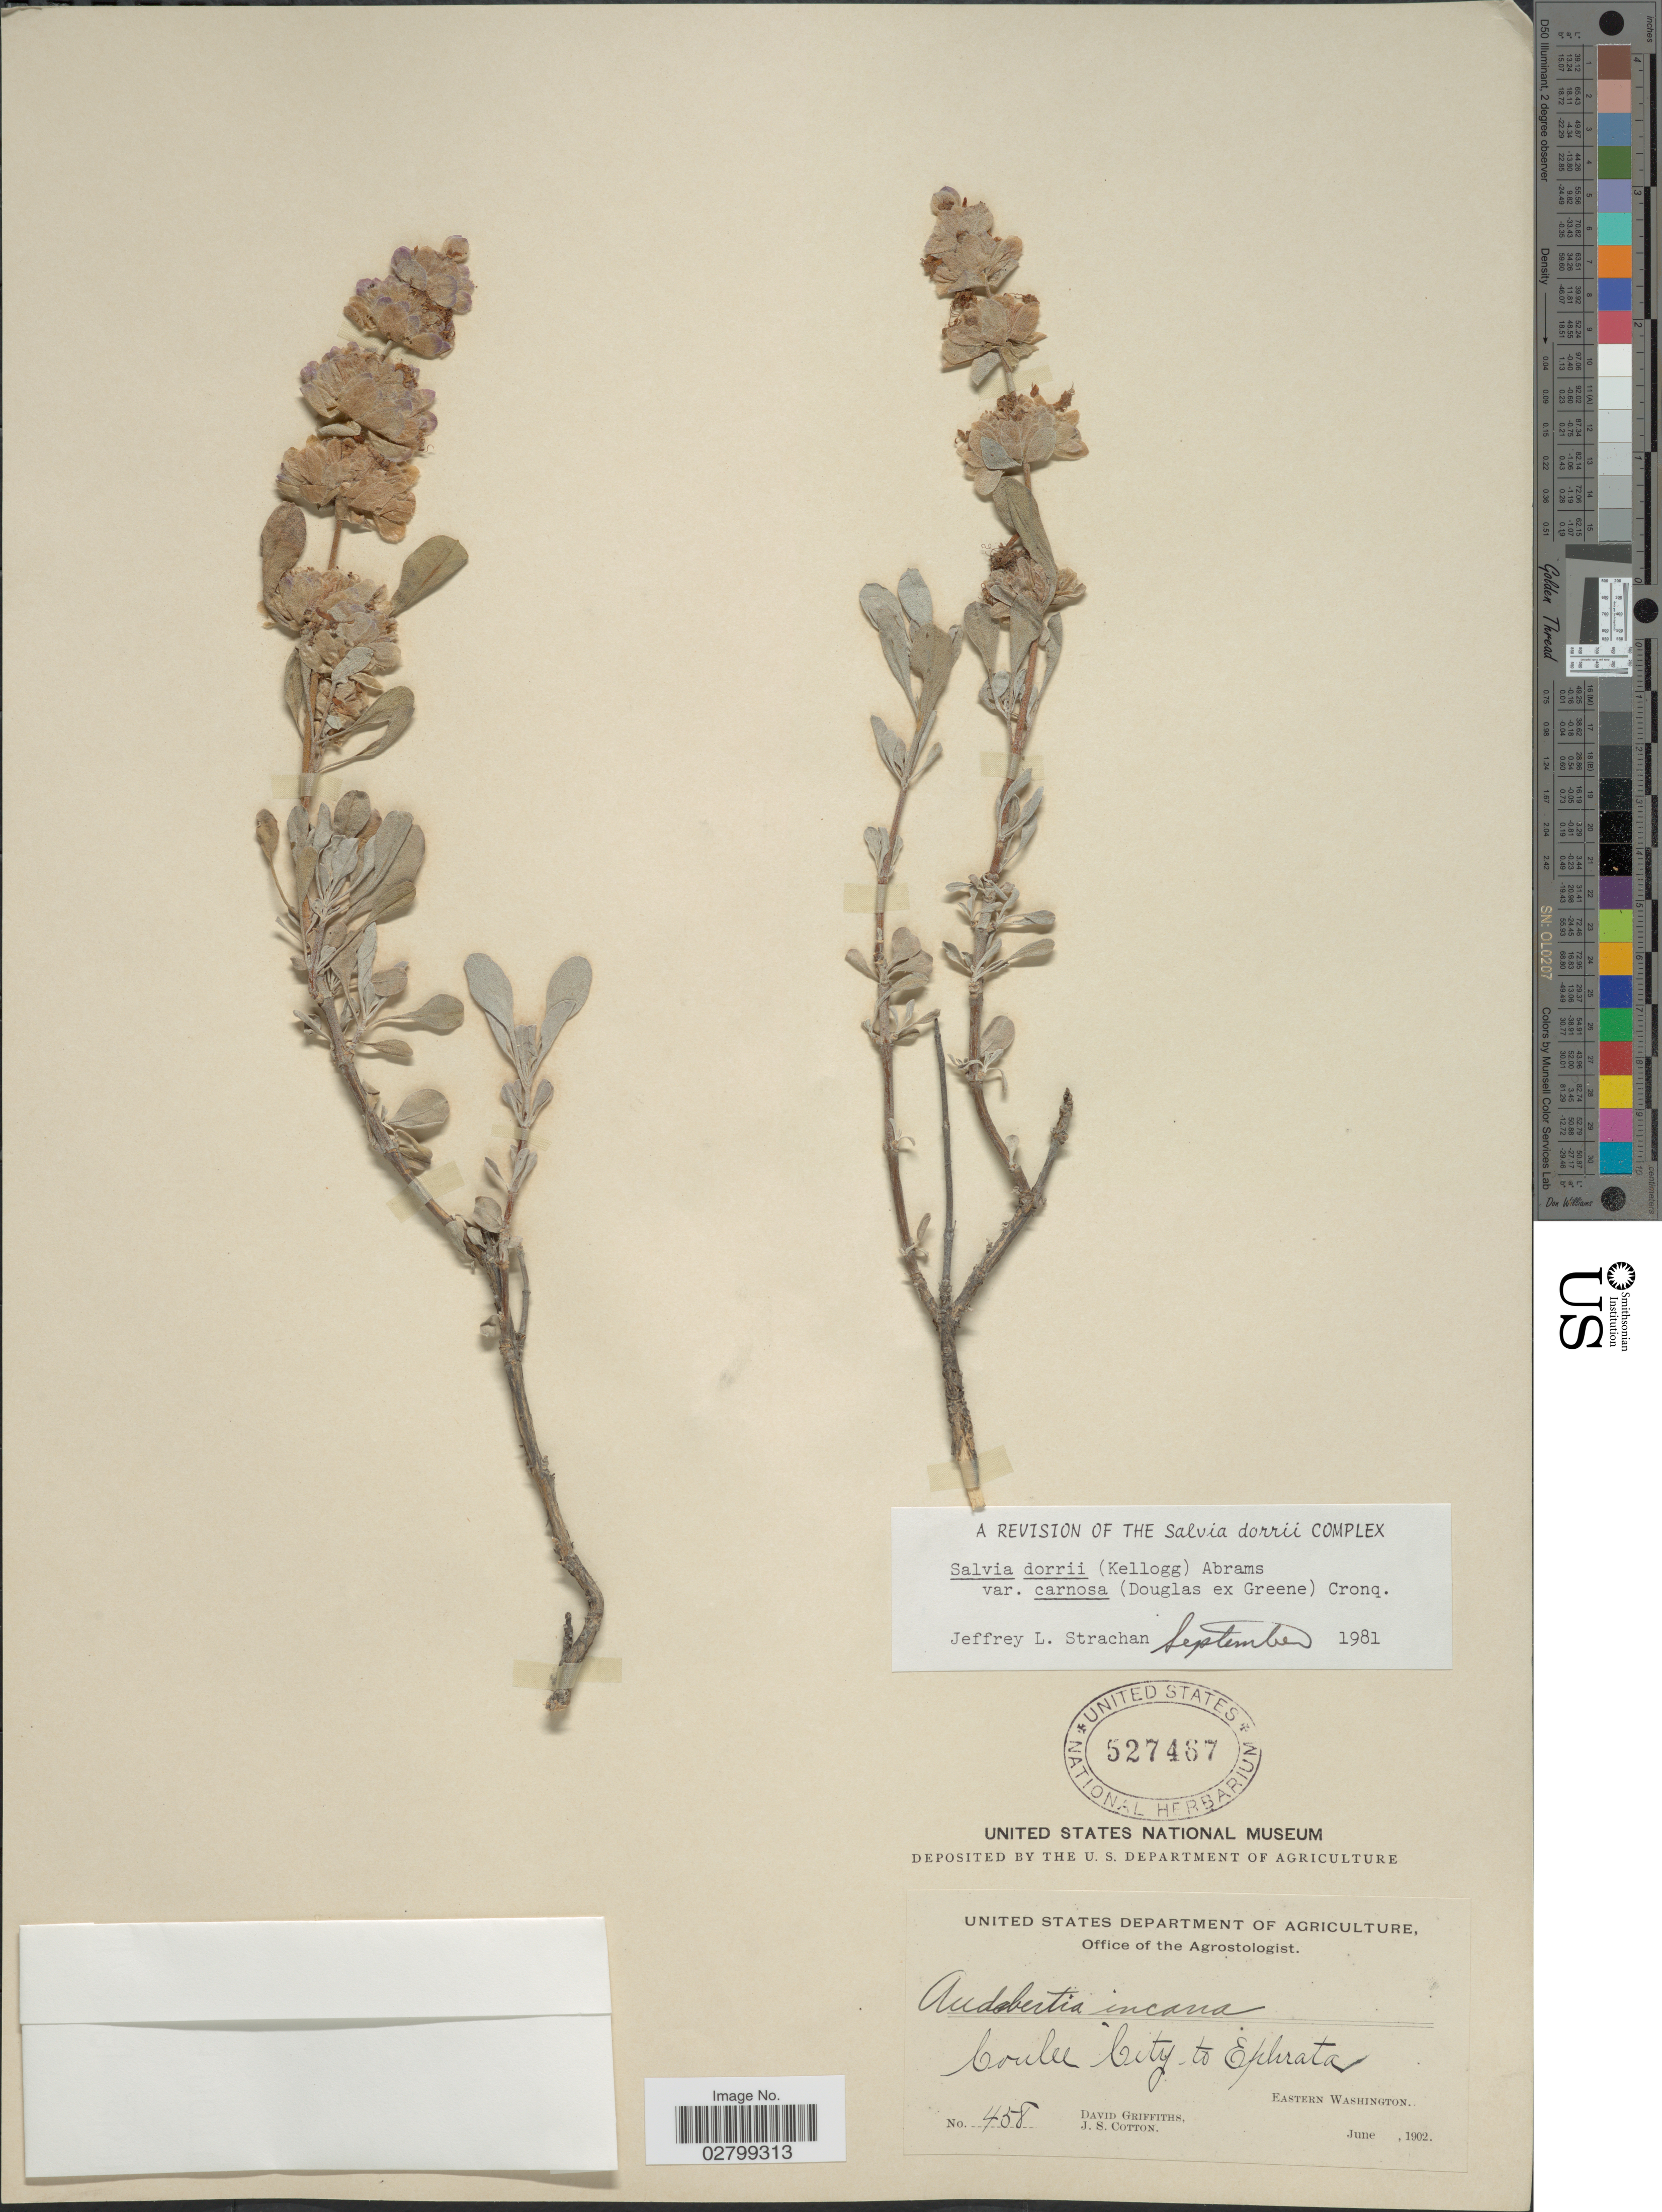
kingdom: Plantae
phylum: Tracheophyta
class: Magnoliopsida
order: Lamiales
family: Lamiaceae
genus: Salvia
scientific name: Salvia dorrii var. carnosa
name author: (Dougl.) Abrams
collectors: D. Griffiths & J. S. Cotton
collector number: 458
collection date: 1902-06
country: United States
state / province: Washington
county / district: Grant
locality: Coulee City to Ephrata, Eastern Washington.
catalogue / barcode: US 527467